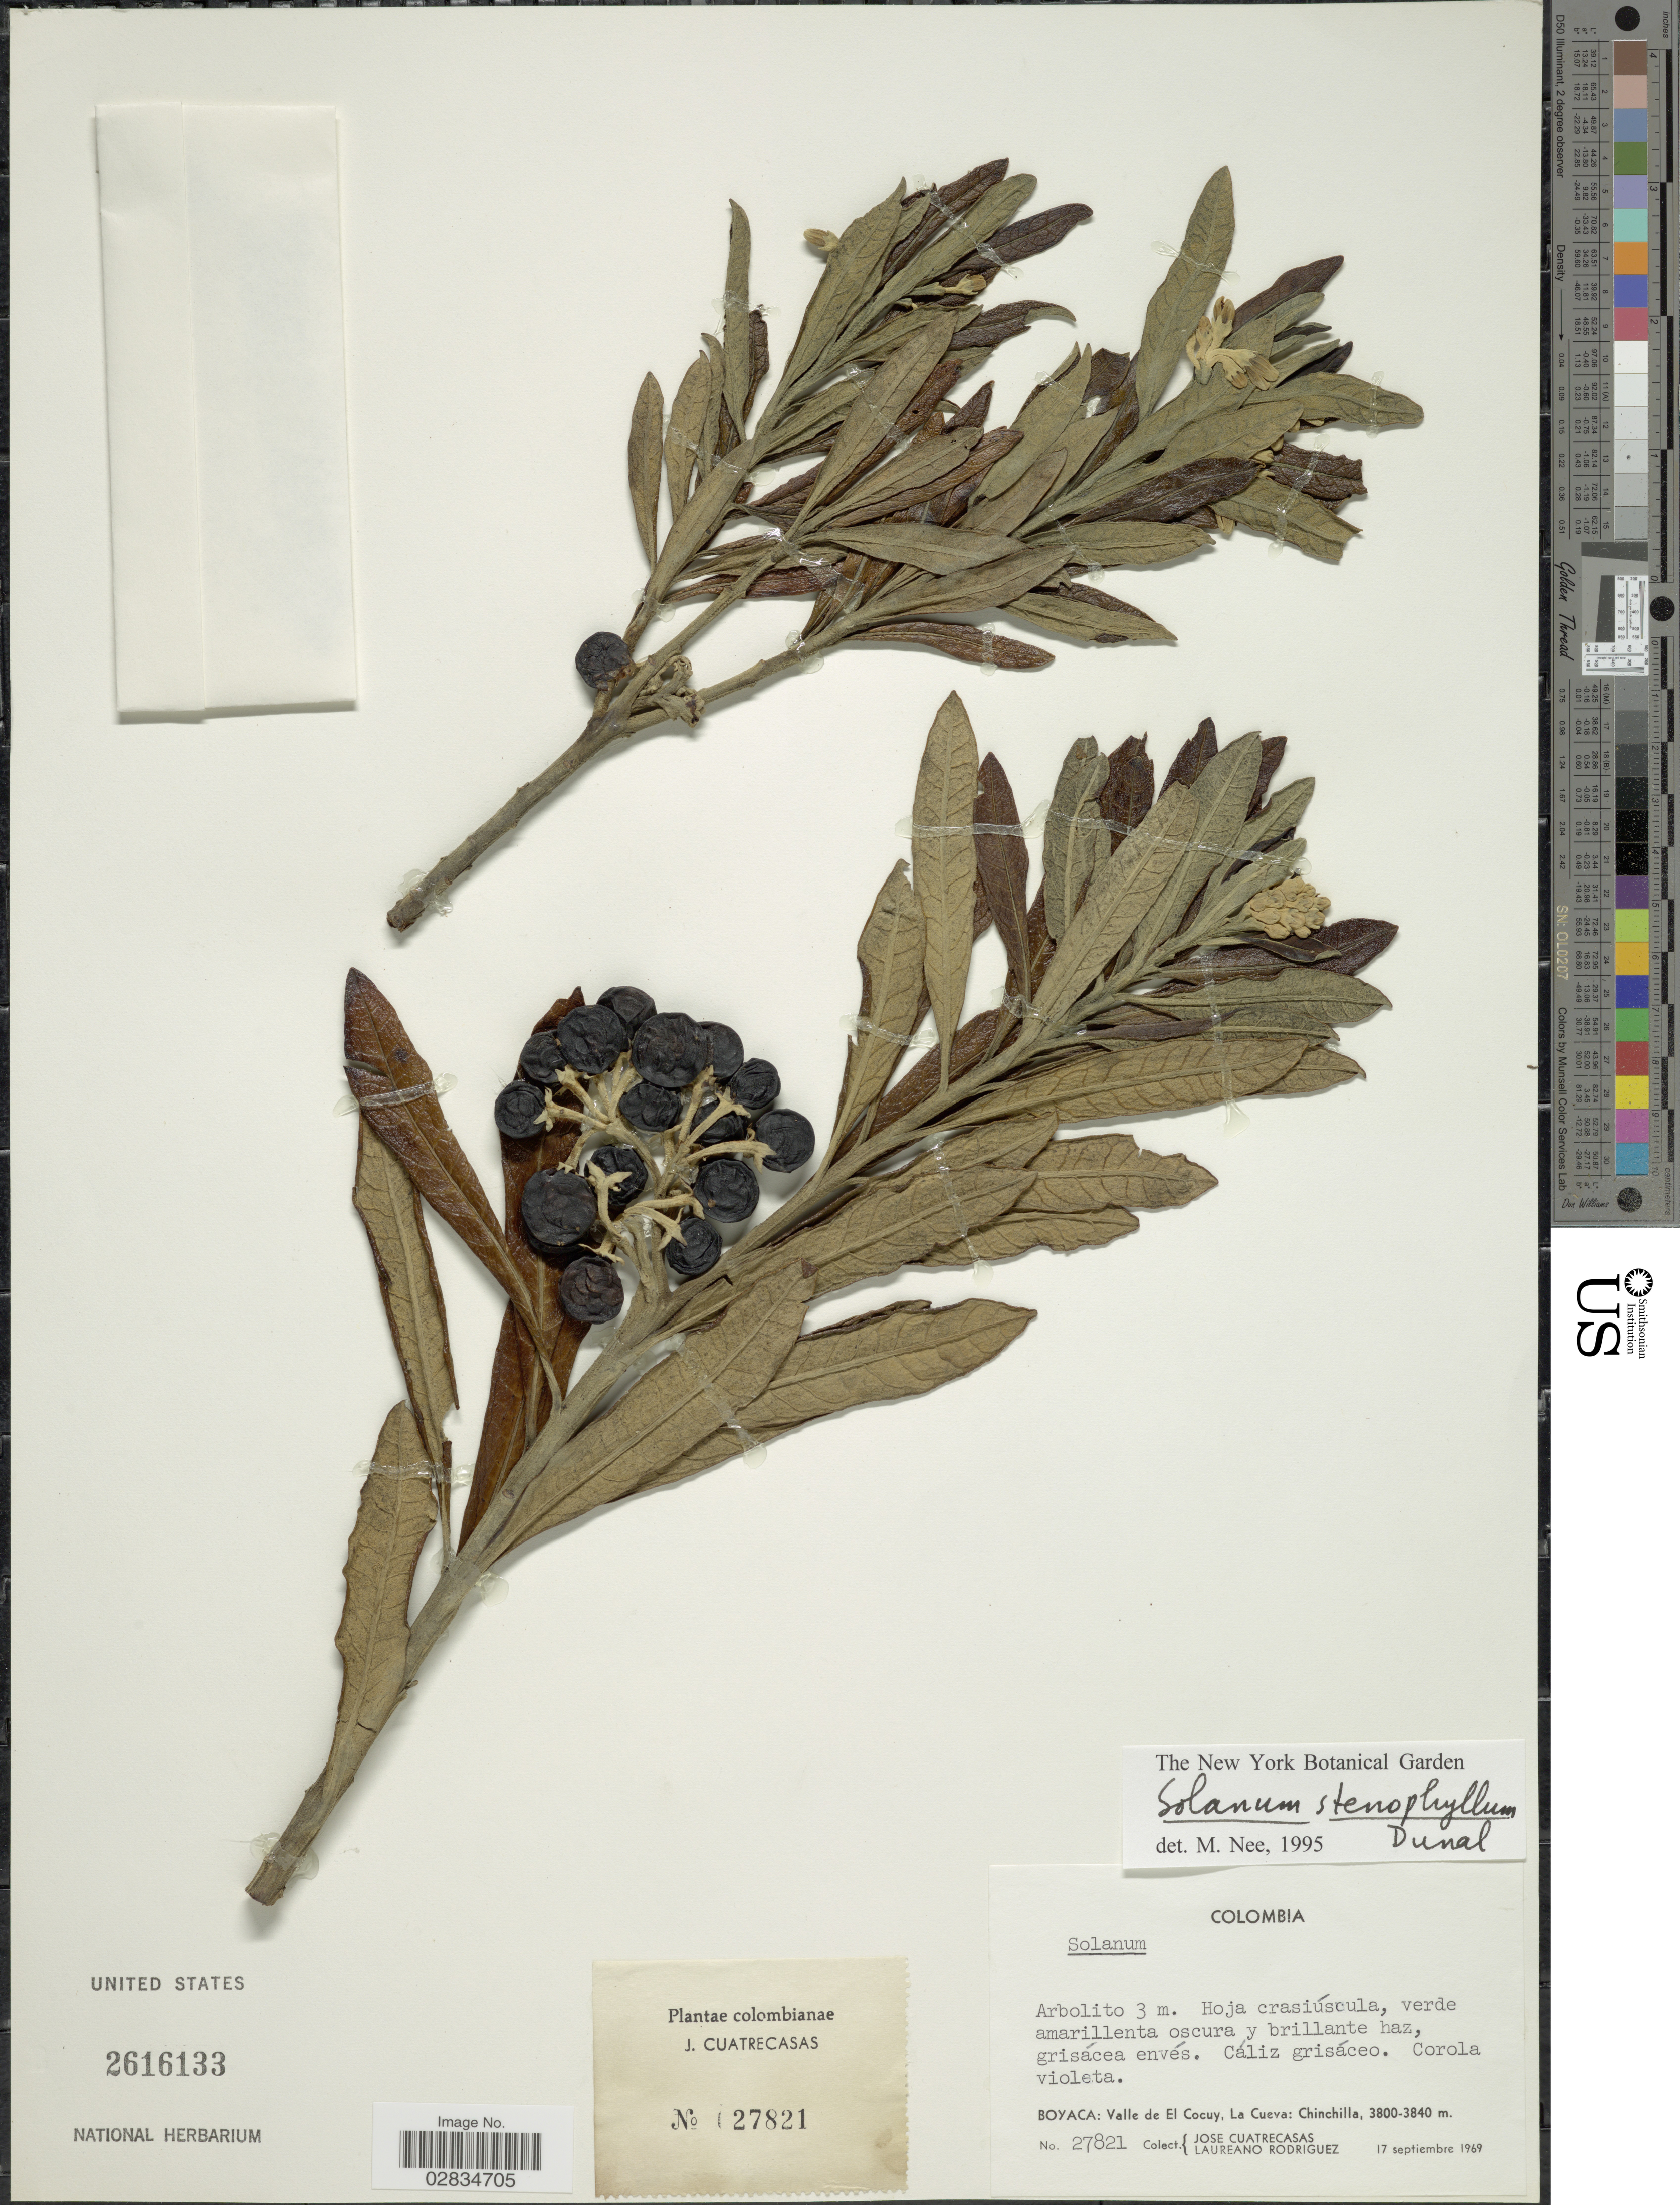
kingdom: Plantae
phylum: Tracheophyta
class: Magnoliopsida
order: Solanales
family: Solanaceae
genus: Solanum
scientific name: Solanum stenophyllum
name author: Dunal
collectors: J. Cuatrecasas & L. Rodriguez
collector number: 27821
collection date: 1969-09-17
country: Colombia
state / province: Boyacá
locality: Valle de El Cocuy, La Cueva: Chinchilla.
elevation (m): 3800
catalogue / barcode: US 2616133